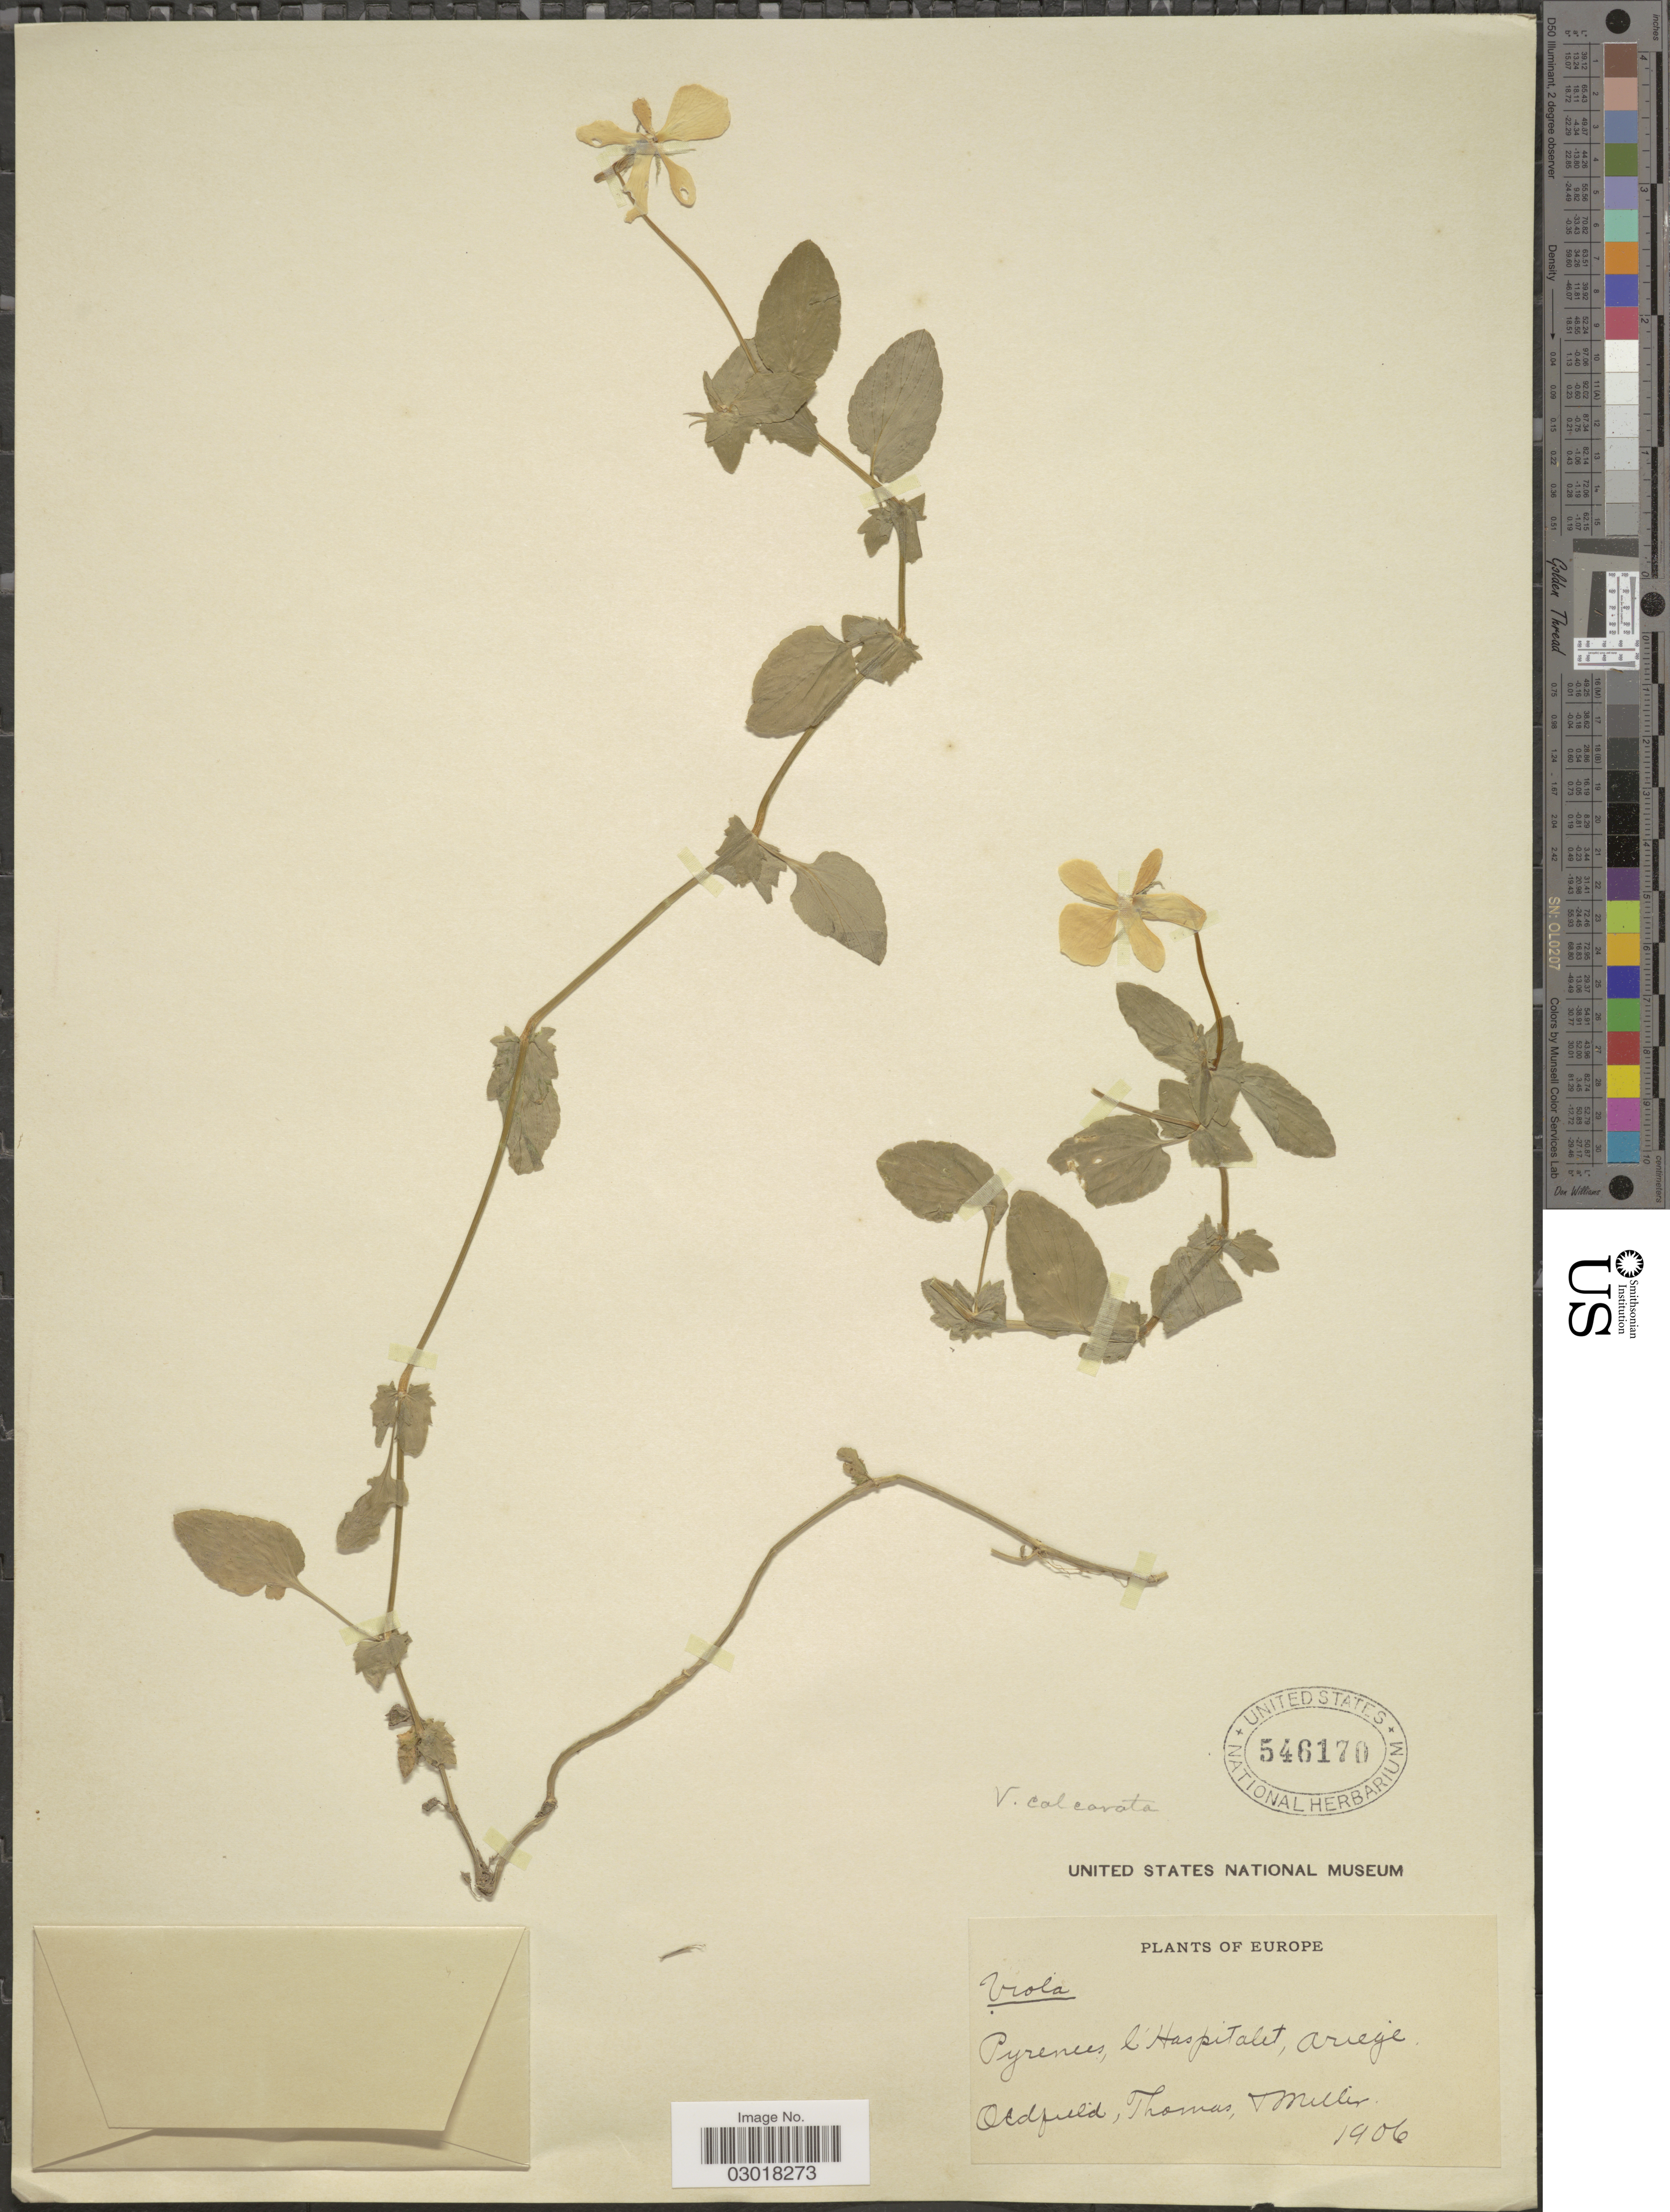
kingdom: Plantae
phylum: Tracheophyta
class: Magnoliopsida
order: Malpighiales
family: Violaceae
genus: Viola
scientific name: Viola calcarata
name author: L.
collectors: Oldfield, -- Thomas & -- Miller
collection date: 1906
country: France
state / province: Occitanie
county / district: Ariège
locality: Pyrenees, l'Hospital, Ariege.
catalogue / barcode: US 546170